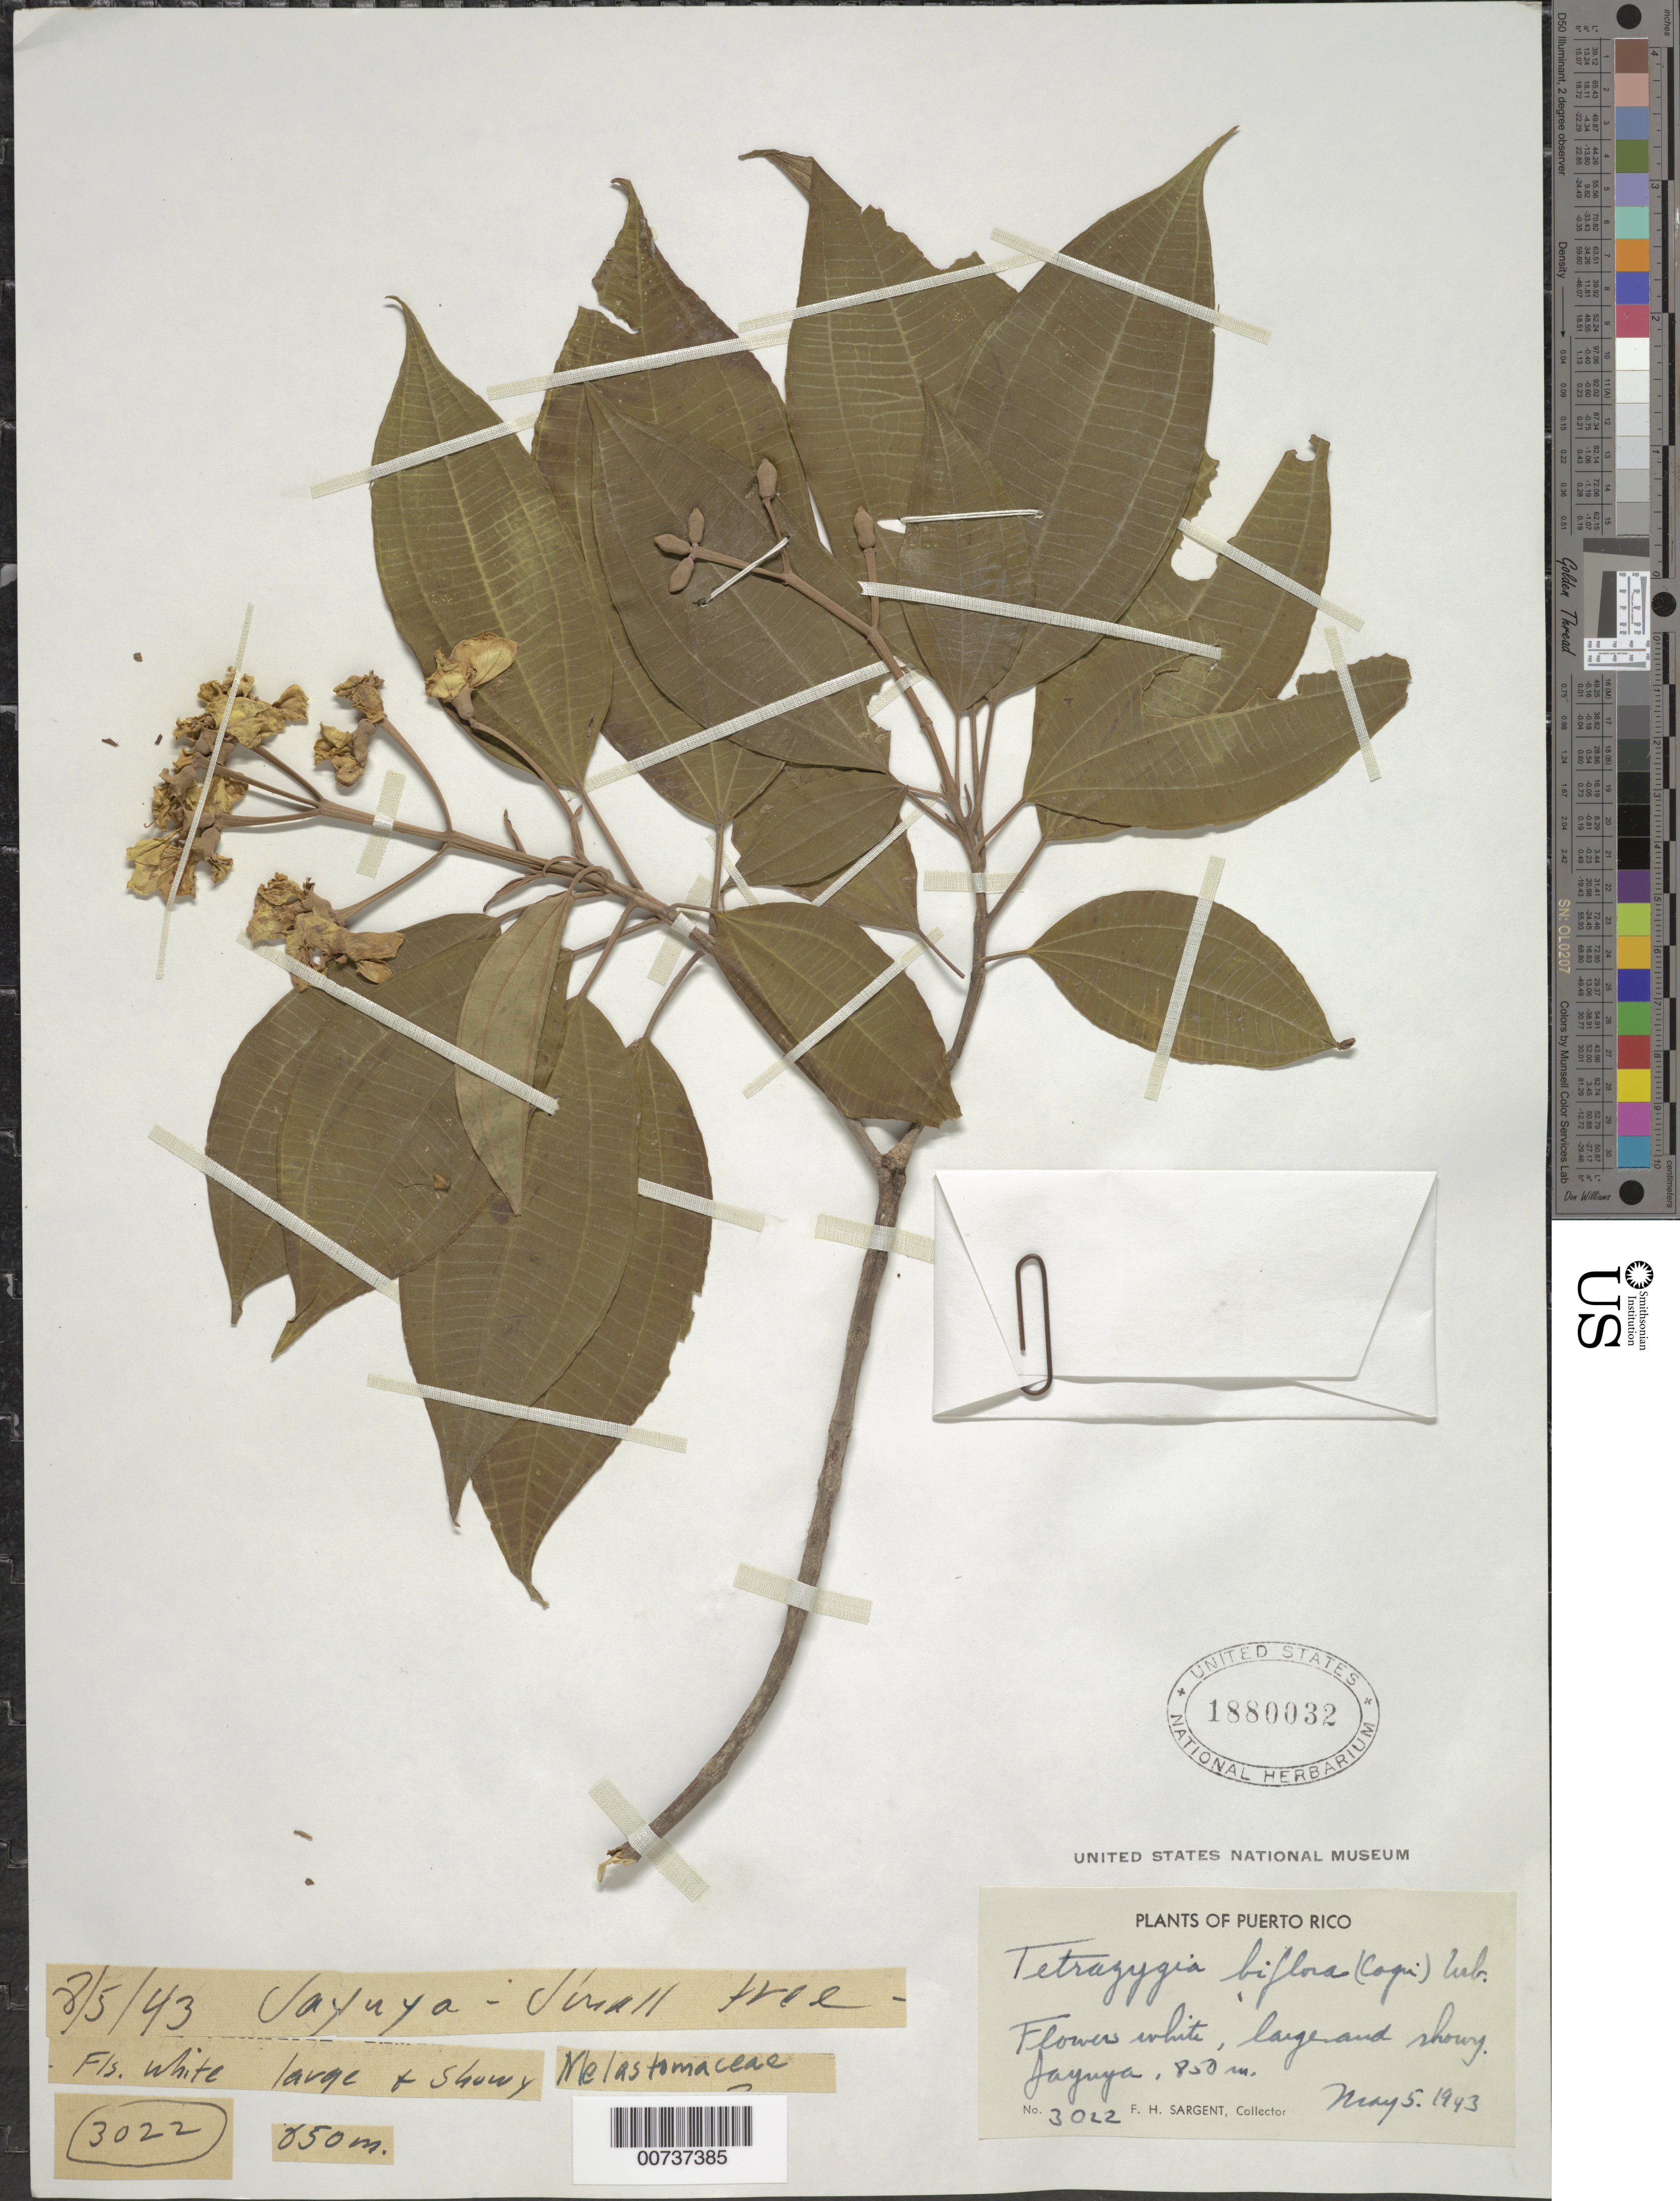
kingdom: Plantae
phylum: Tracheophyta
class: Magnoliopsida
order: Myrtales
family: Melastomataceae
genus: Tetrazygia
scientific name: Tetrazygia biflora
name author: (Cogn.) Urb.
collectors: F. H. Sargent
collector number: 3022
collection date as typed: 05 May 1943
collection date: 1943-05-05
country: Puerto Rico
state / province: Jayuya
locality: Jayuya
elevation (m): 850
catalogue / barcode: US 1880032